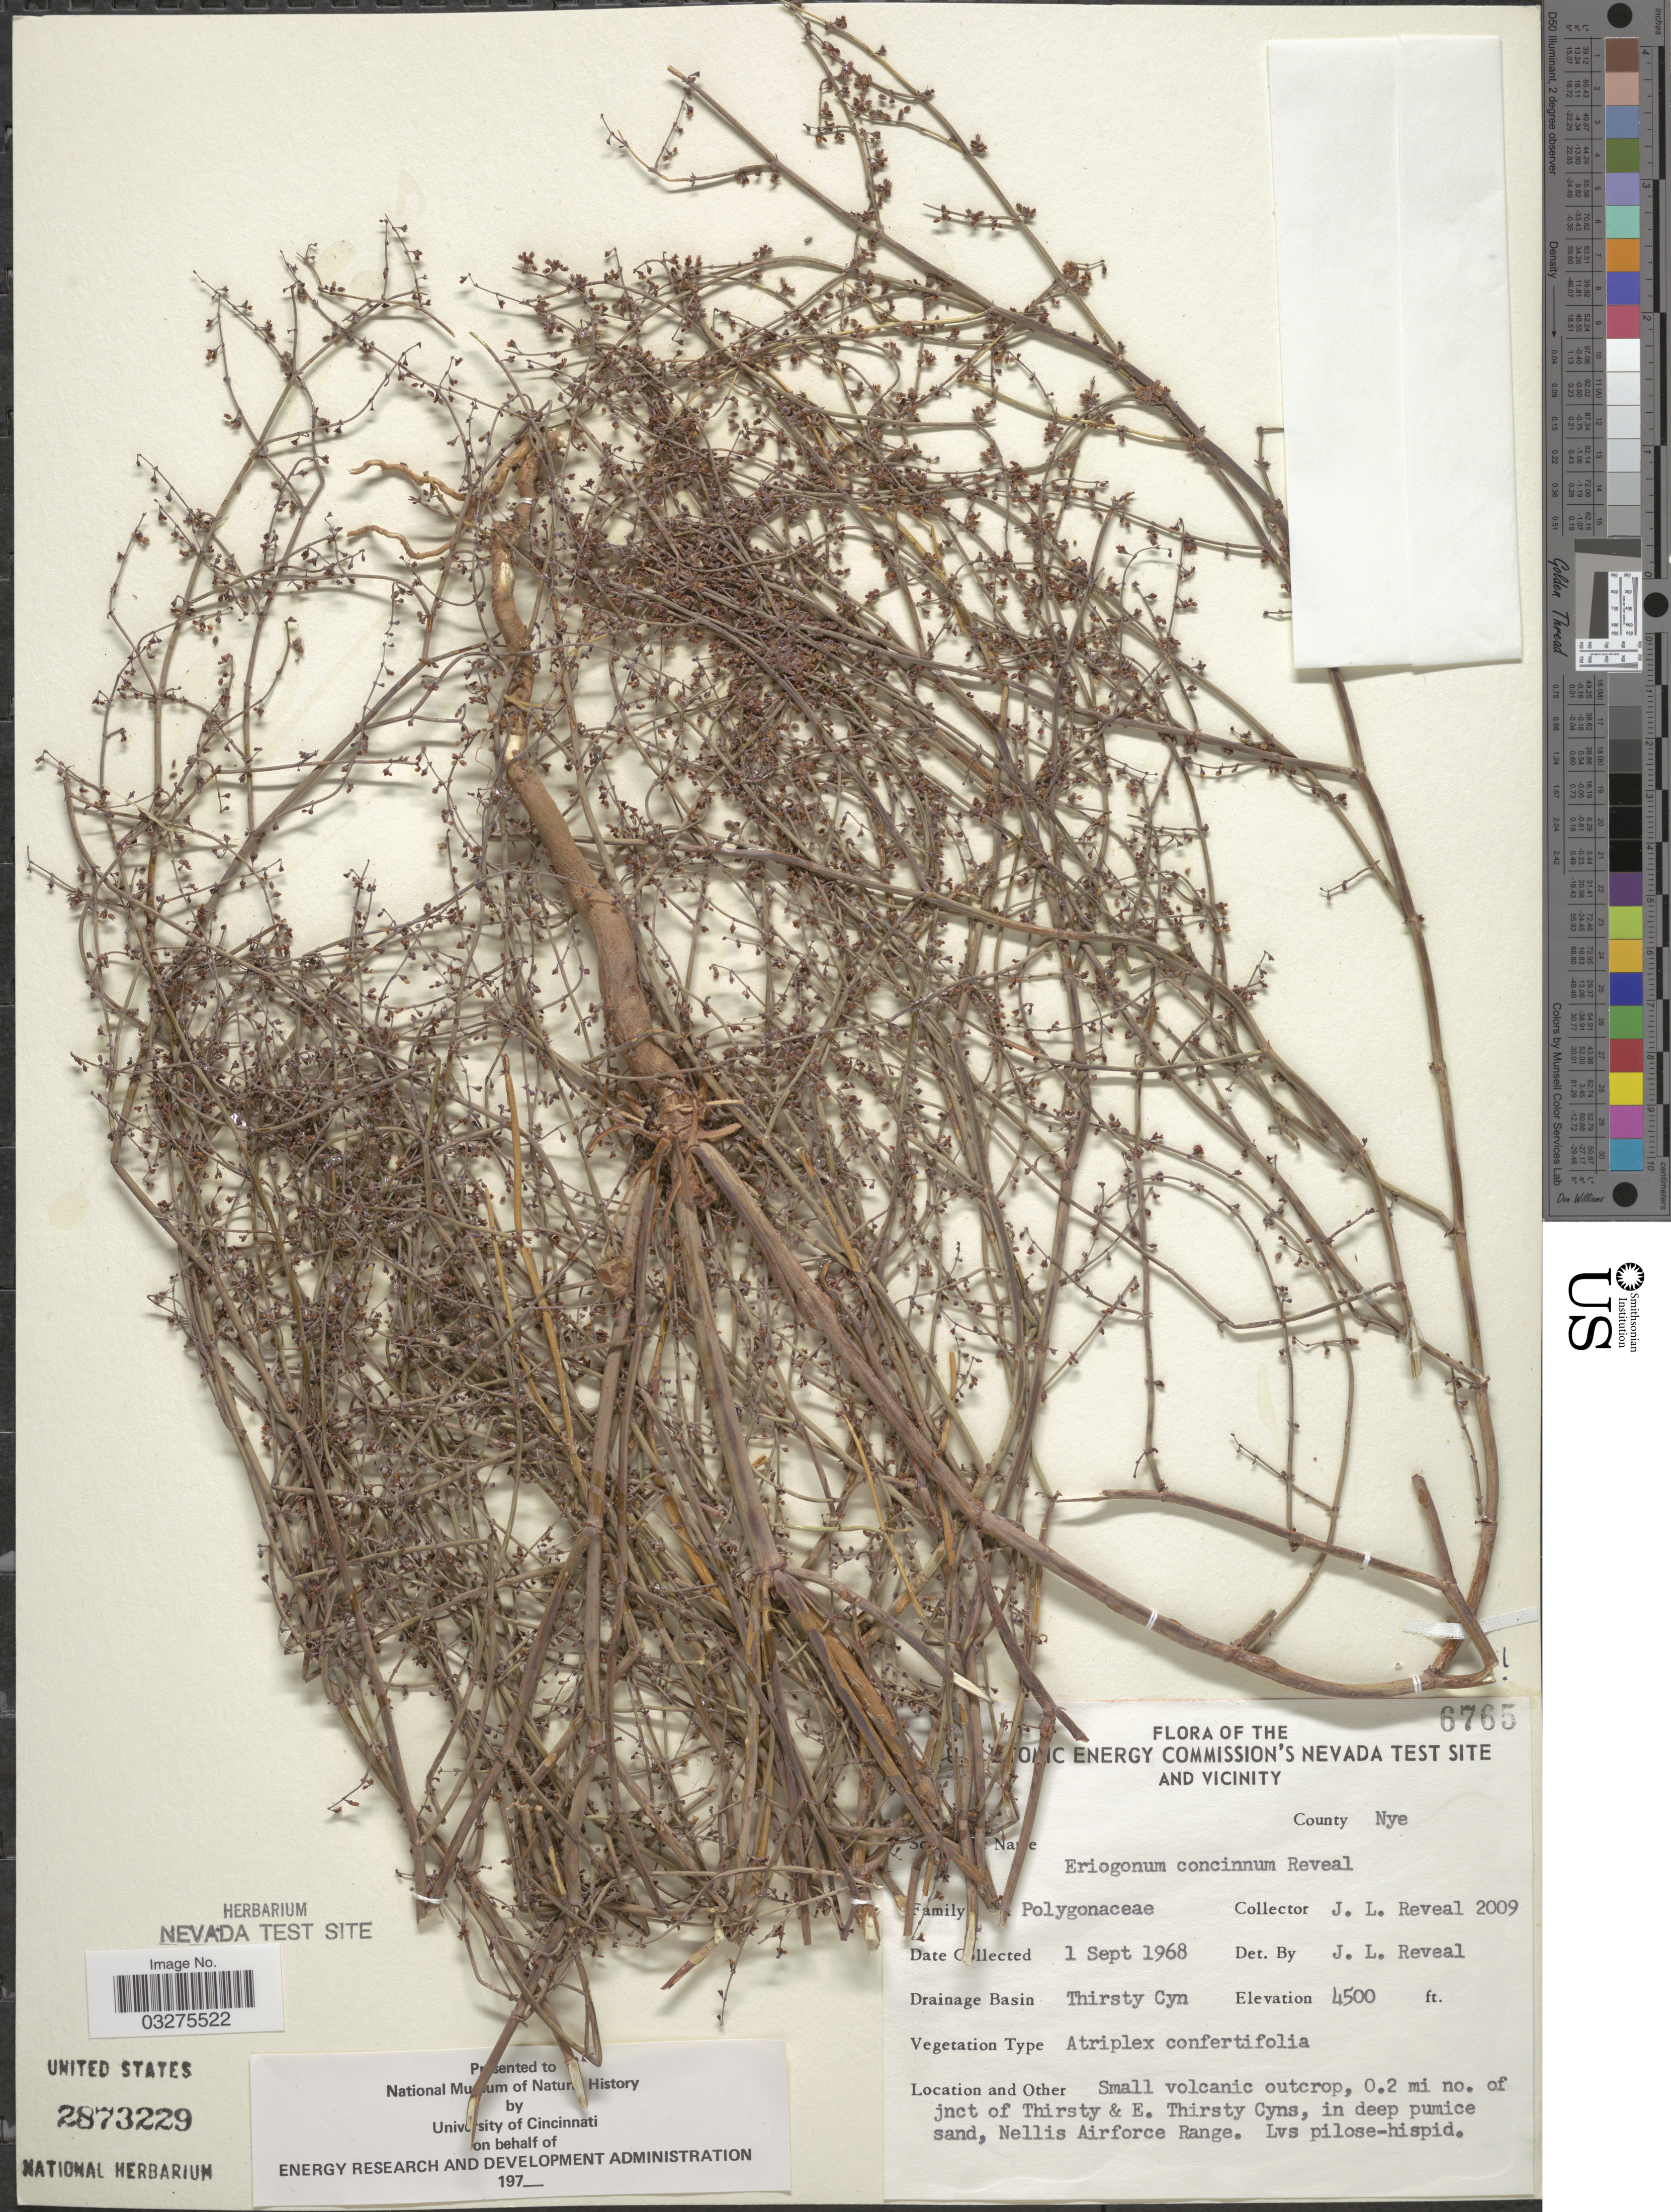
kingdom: Plantae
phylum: Tracheophyta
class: Magnoliopsida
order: Caryophyllales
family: Polygonaceae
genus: Eriogonum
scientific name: Eriogonum concinnum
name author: Reveal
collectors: J. L. Reveal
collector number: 2009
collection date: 1968-09-01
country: United States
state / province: Nevada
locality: U.S. Atomic Energy Commission's Nevada Test Site and vicinity. County Nye. Drainage Basin Thirsty Cyn. 0.2 mi no. of jnct of Thirsty & E. Thirsty Cyns, Nellis Airforce Range.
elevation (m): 1372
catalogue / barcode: US 2873229